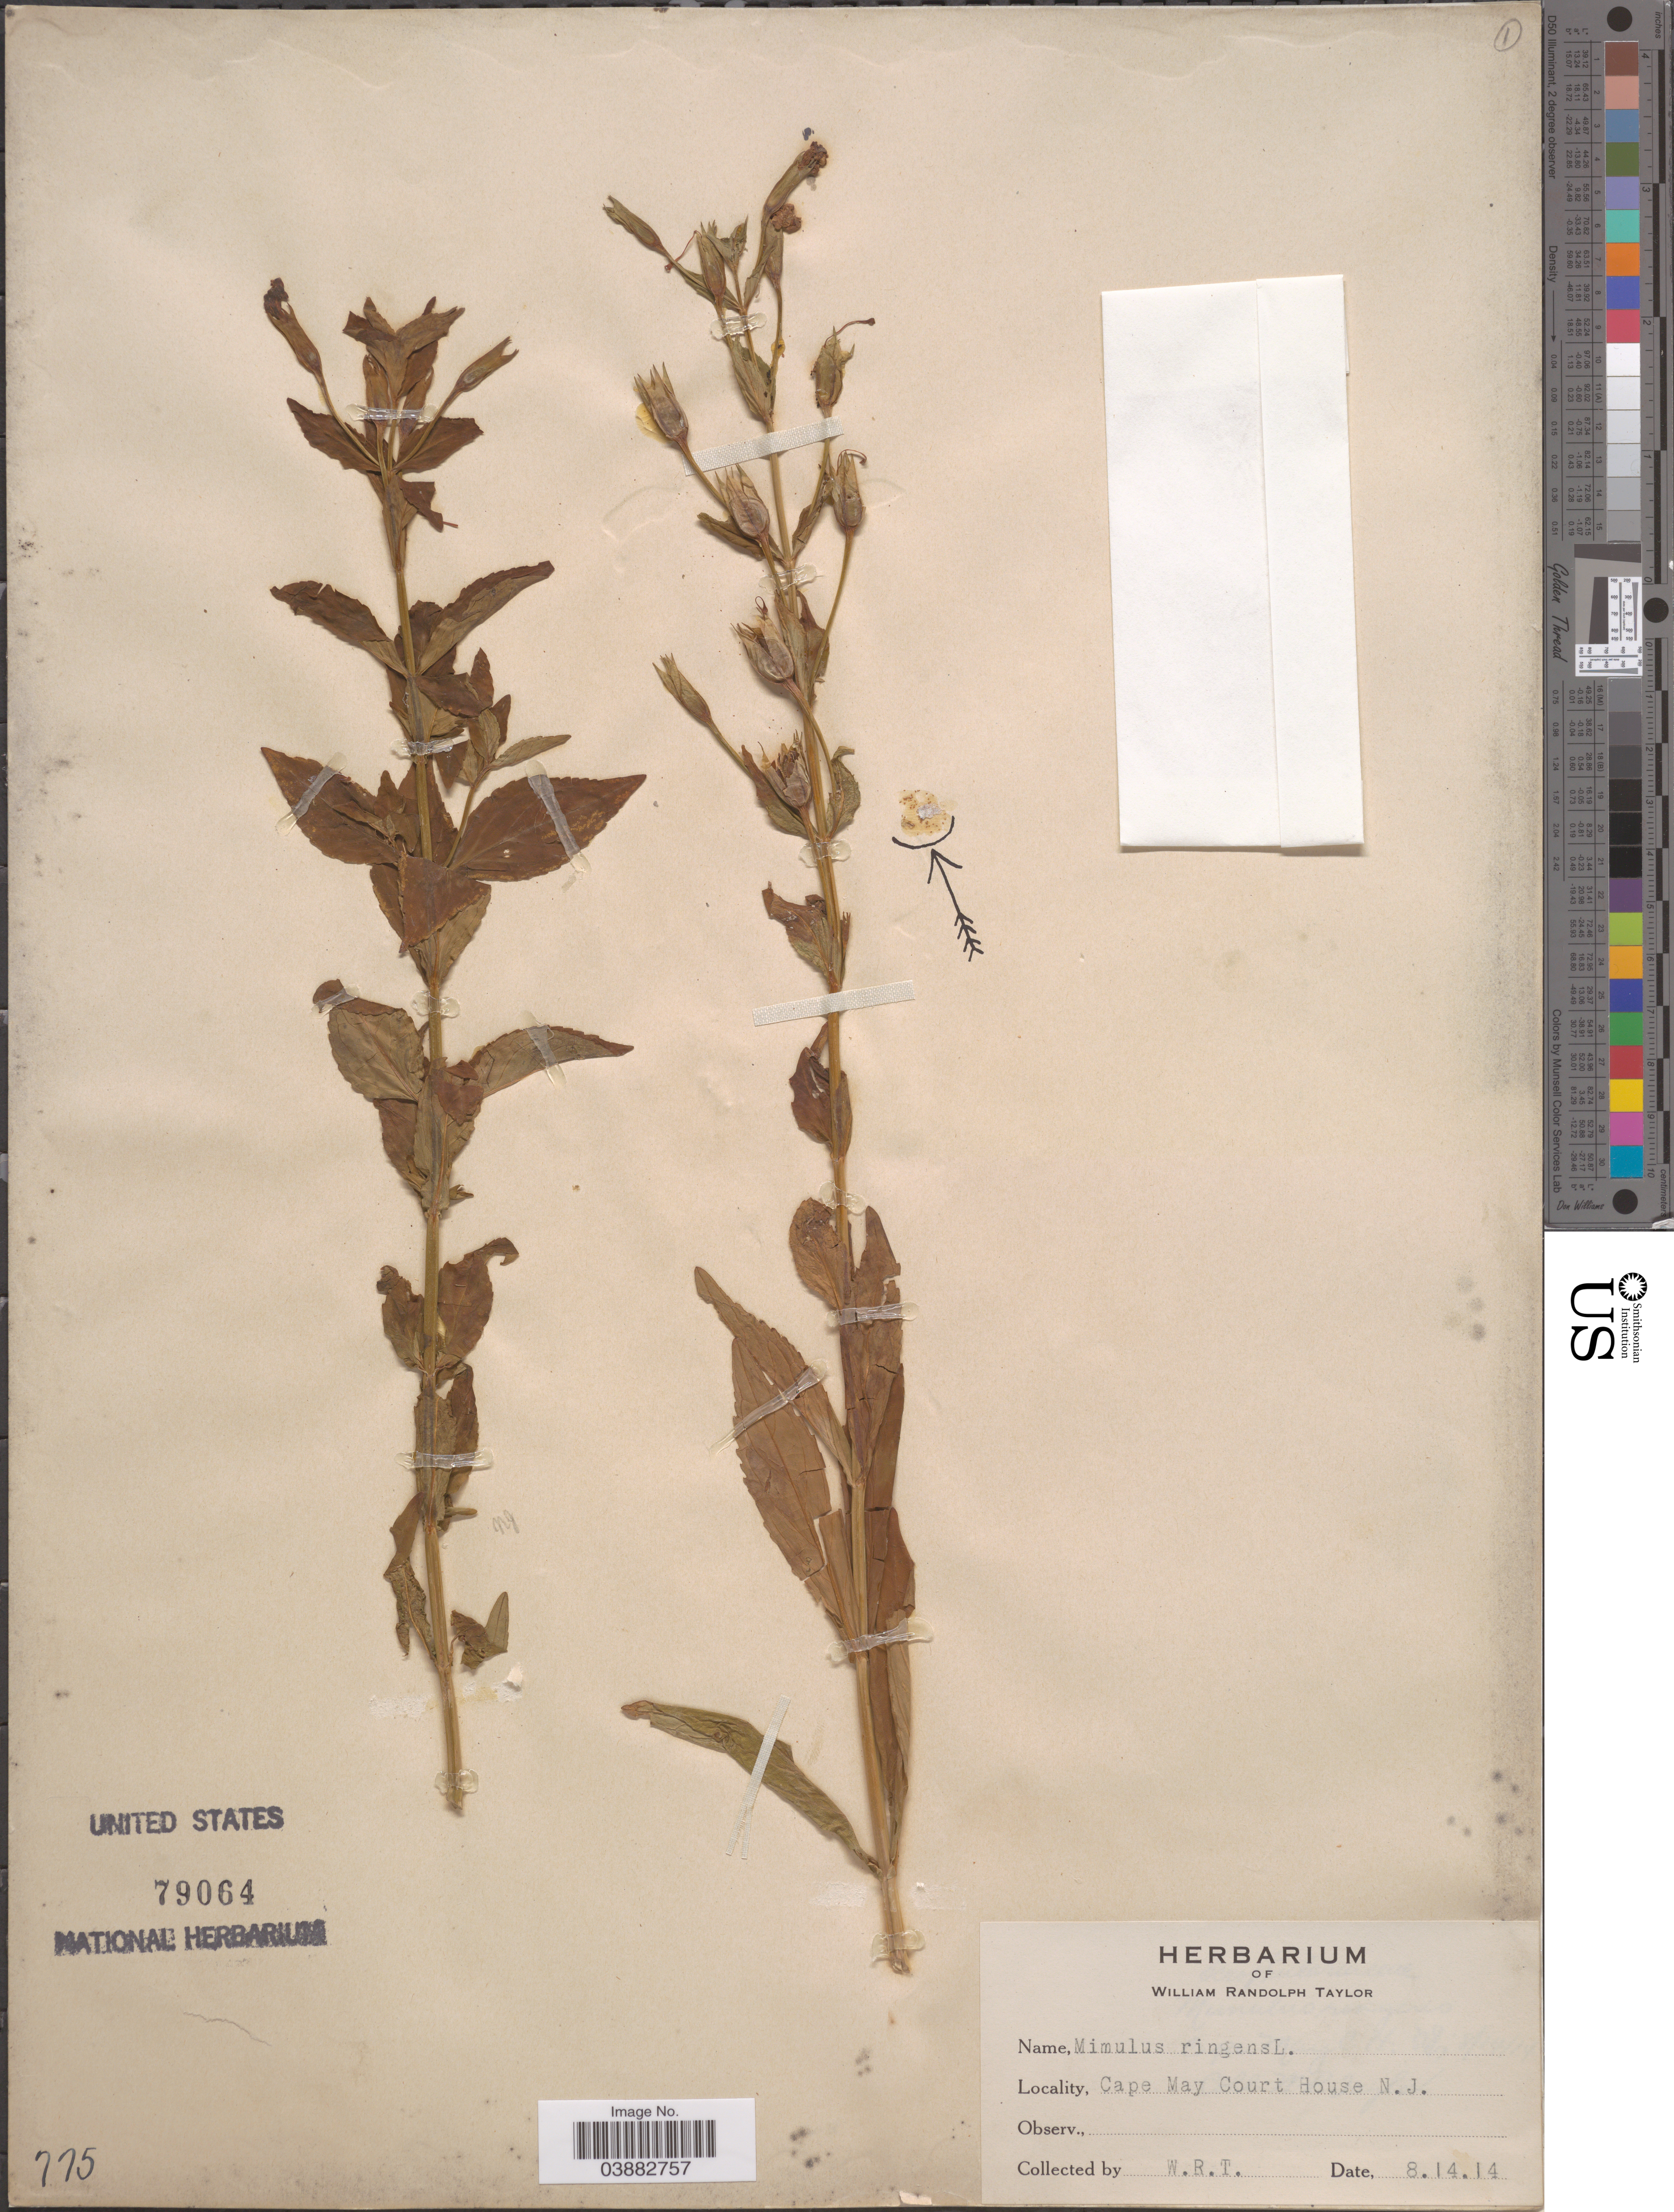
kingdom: Plantae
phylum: Tracheophyta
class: Magnoliopsida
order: Lamiales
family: Phrymaceae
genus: Mimulus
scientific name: Mimulus ringens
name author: L.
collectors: W. R. Taylor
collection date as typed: Transcribed d/m/y: 14/8/14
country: United States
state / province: New Jersey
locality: Cape May Court House N.J.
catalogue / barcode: US 79064